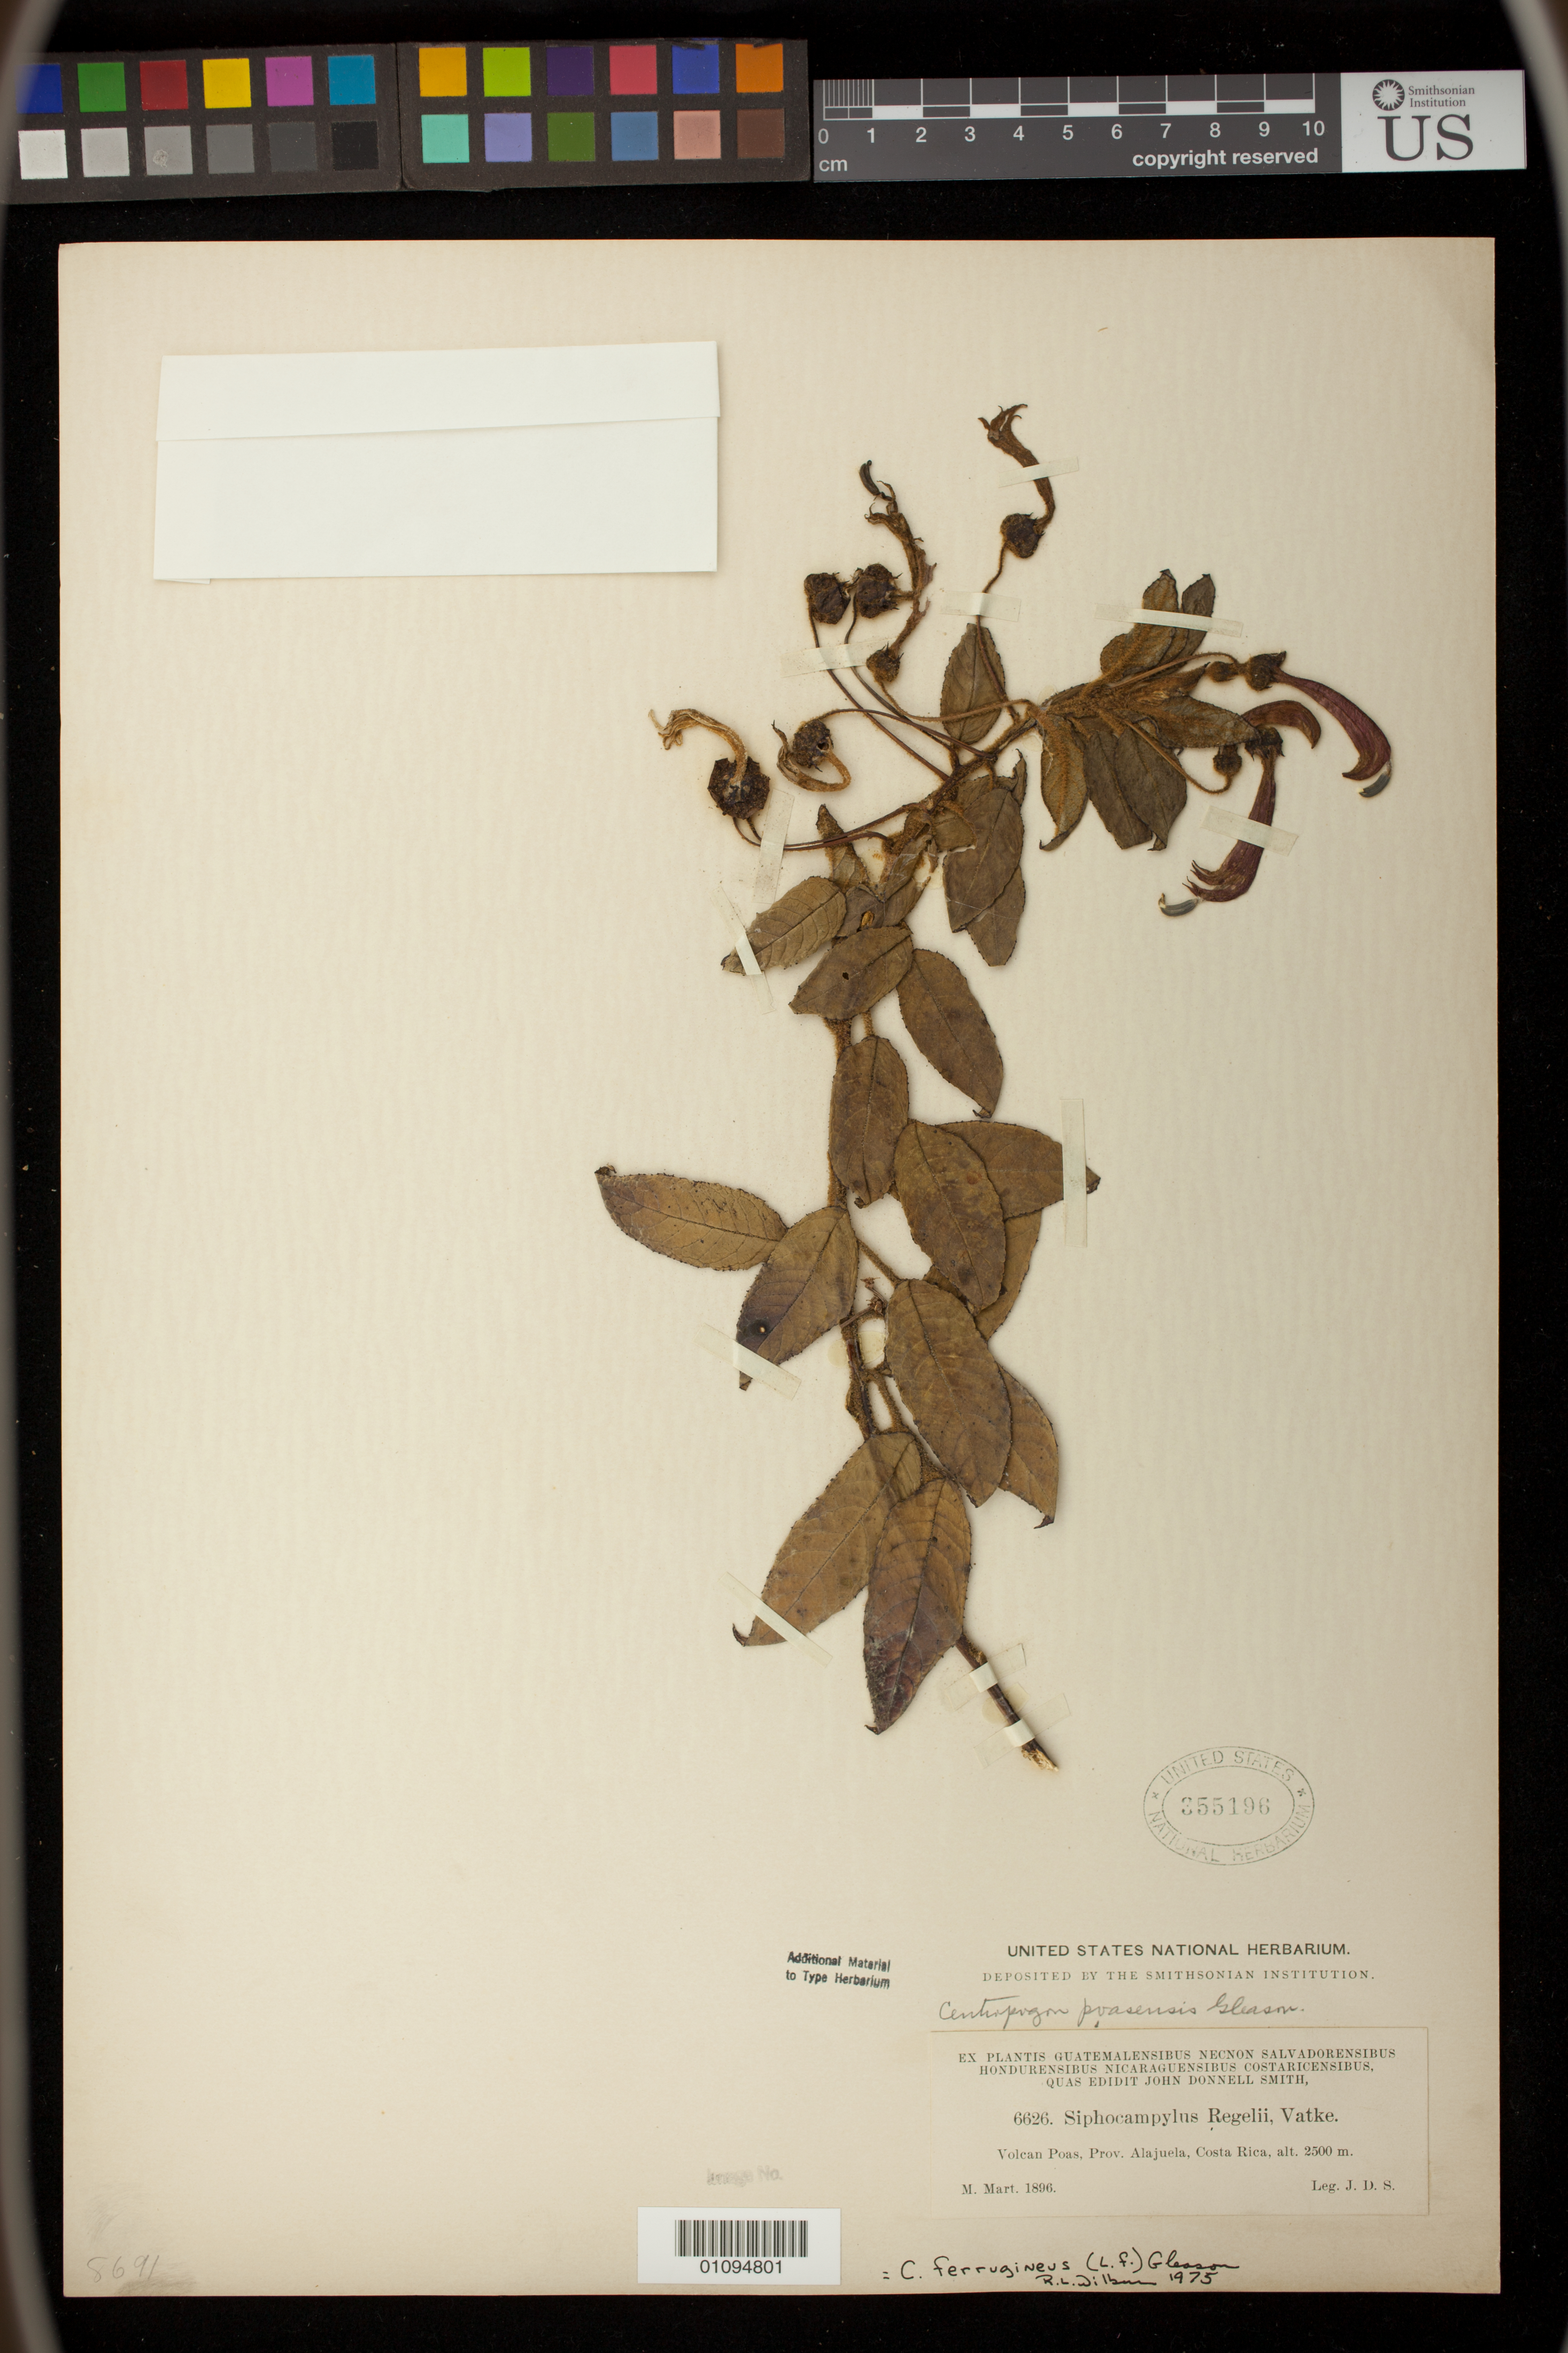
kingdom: Plantae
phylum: Tracheophyta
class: Magnoliopsida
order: Asterales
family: Campanulaceae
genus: Centropogon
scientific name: Centropogon poasensis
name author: Gleason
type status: Isotype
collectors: J. Donnell Smith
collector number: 6626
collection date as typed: Mar 1896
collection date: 1896-03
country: Costa Rica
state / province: Alajuela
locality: Volcan Poas.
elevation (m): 2500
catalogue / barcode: US 355196